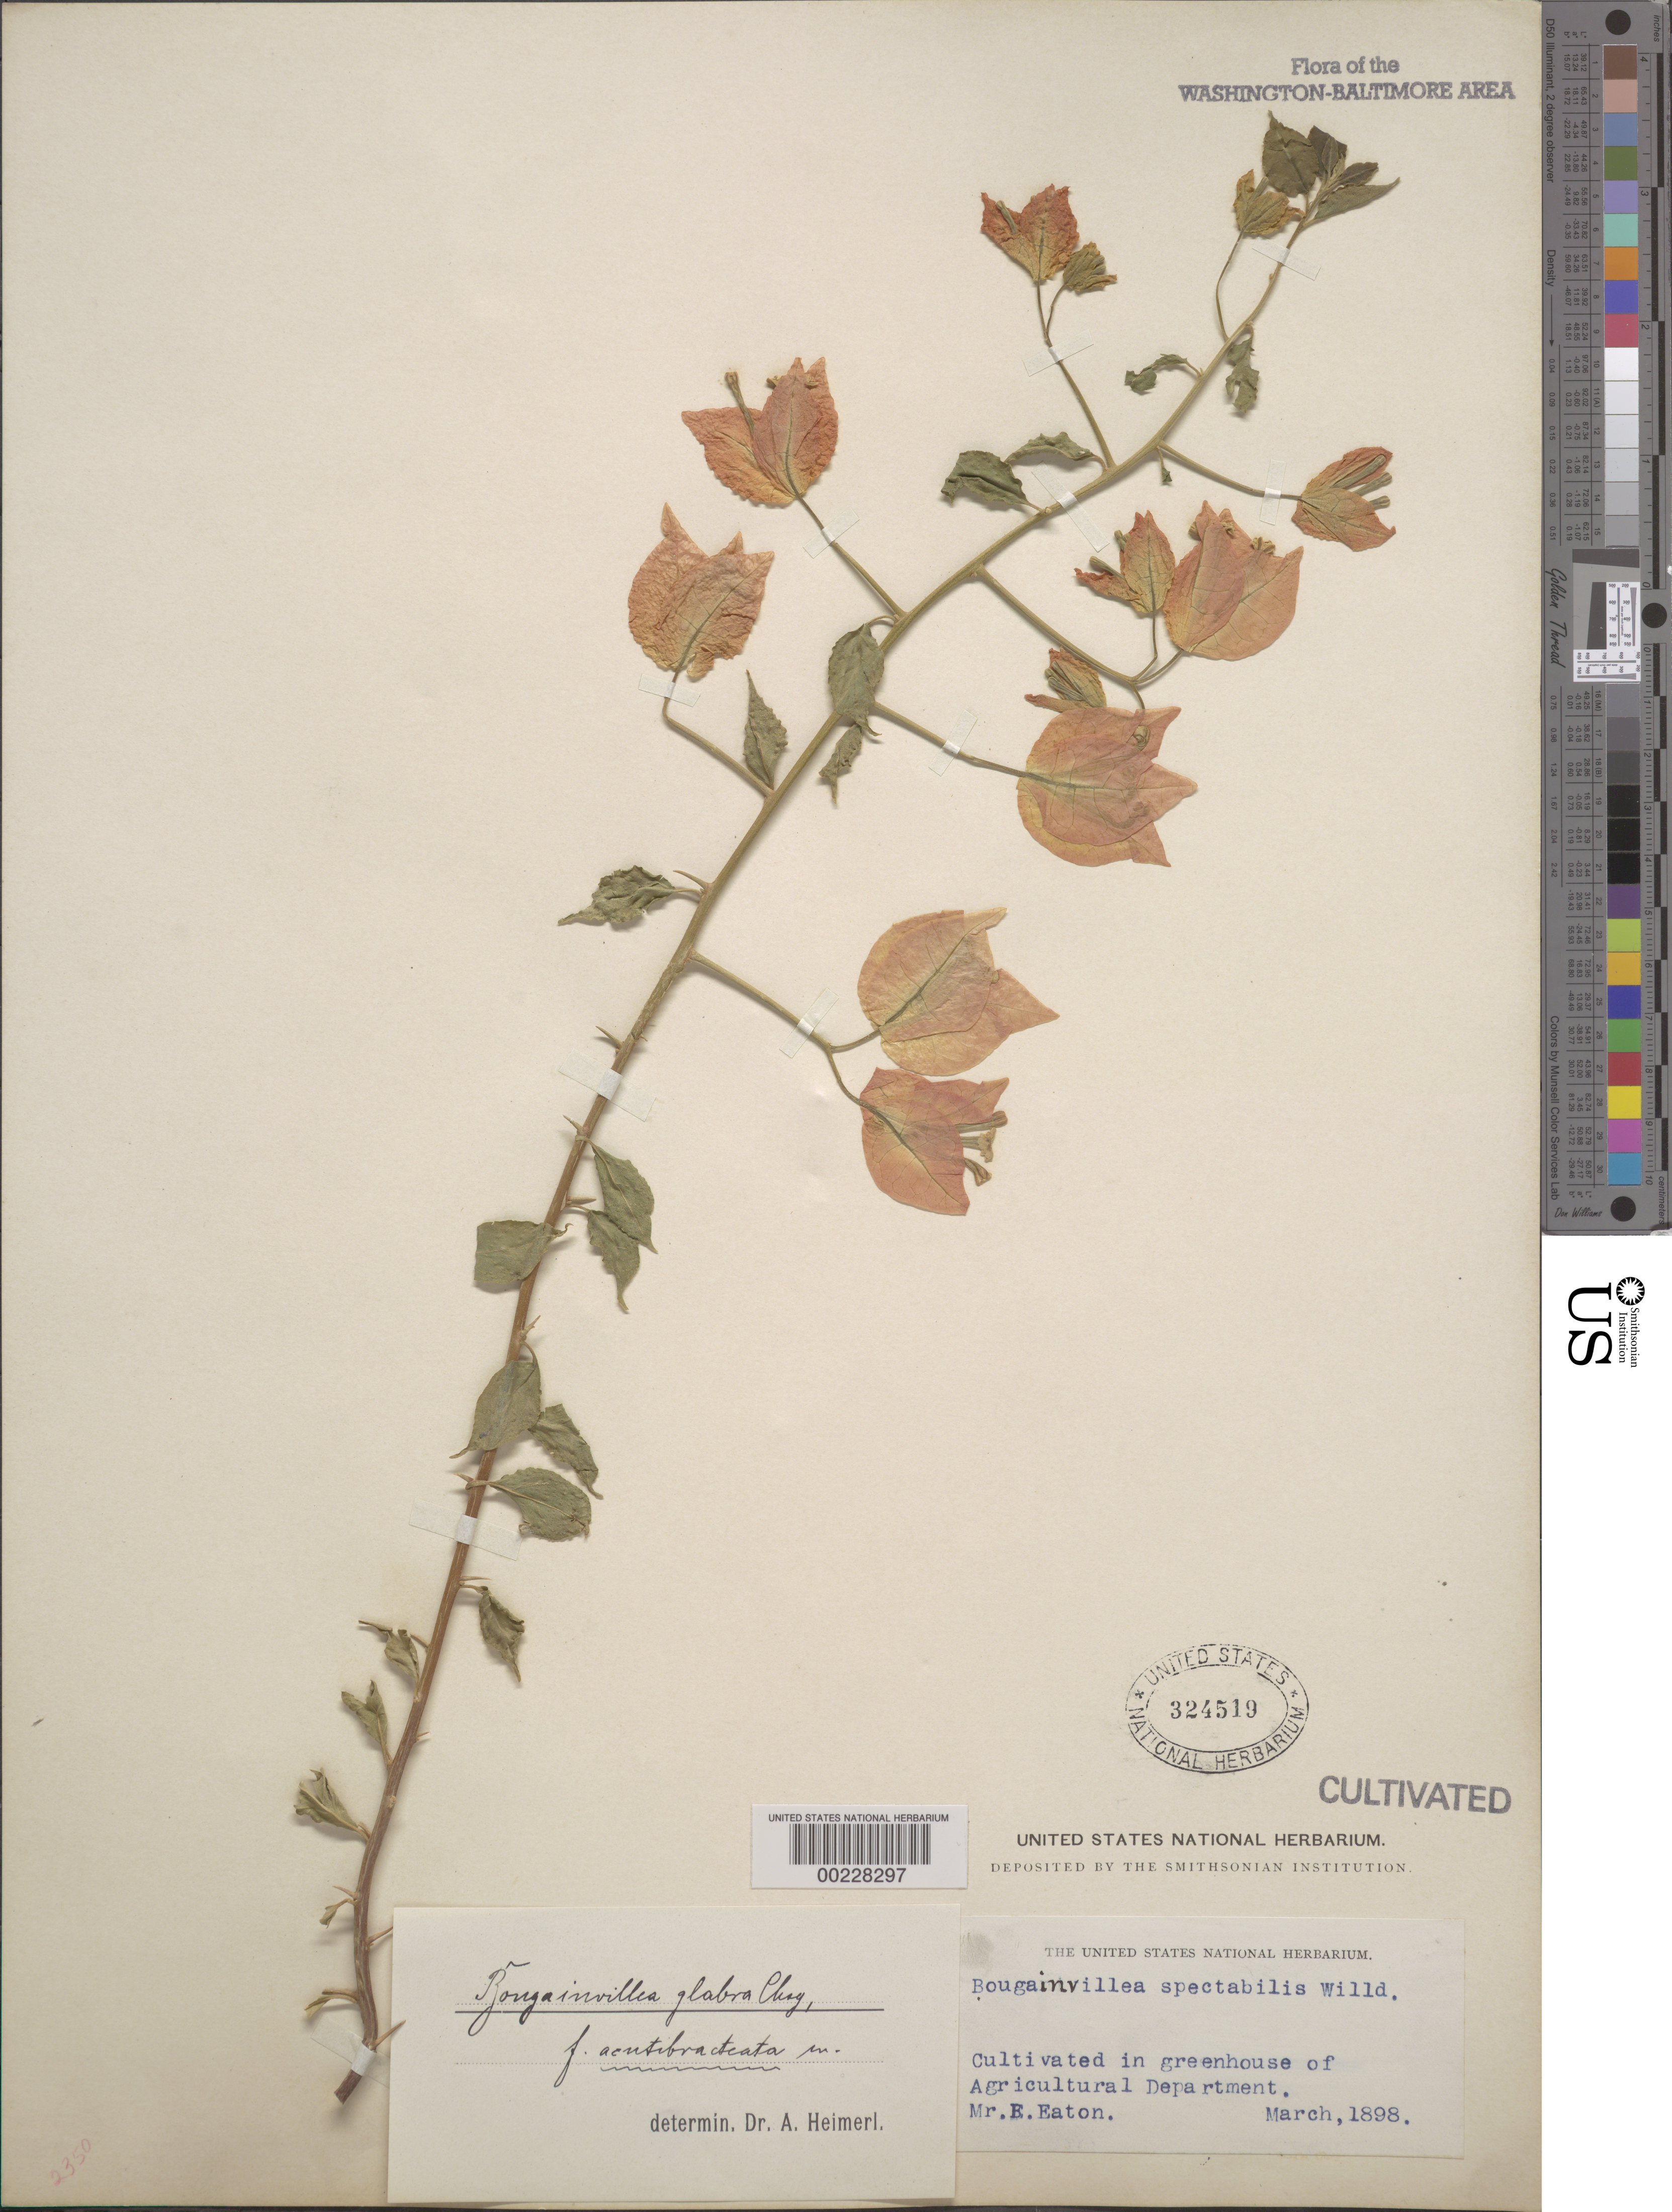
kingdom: Plantae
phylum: Tracheophyta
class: Magnoliopsida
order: Caryophyllales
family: Nyctaginaceae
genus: Bougainvillea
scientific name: Bougainvillea spectabilis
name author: Willd.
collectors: F. Eaton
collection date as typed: Mar 1898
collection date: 1898-03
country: United States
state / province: District of Columbia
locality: Greenhouse, Dept. of Agriculture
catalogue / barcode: US 324519